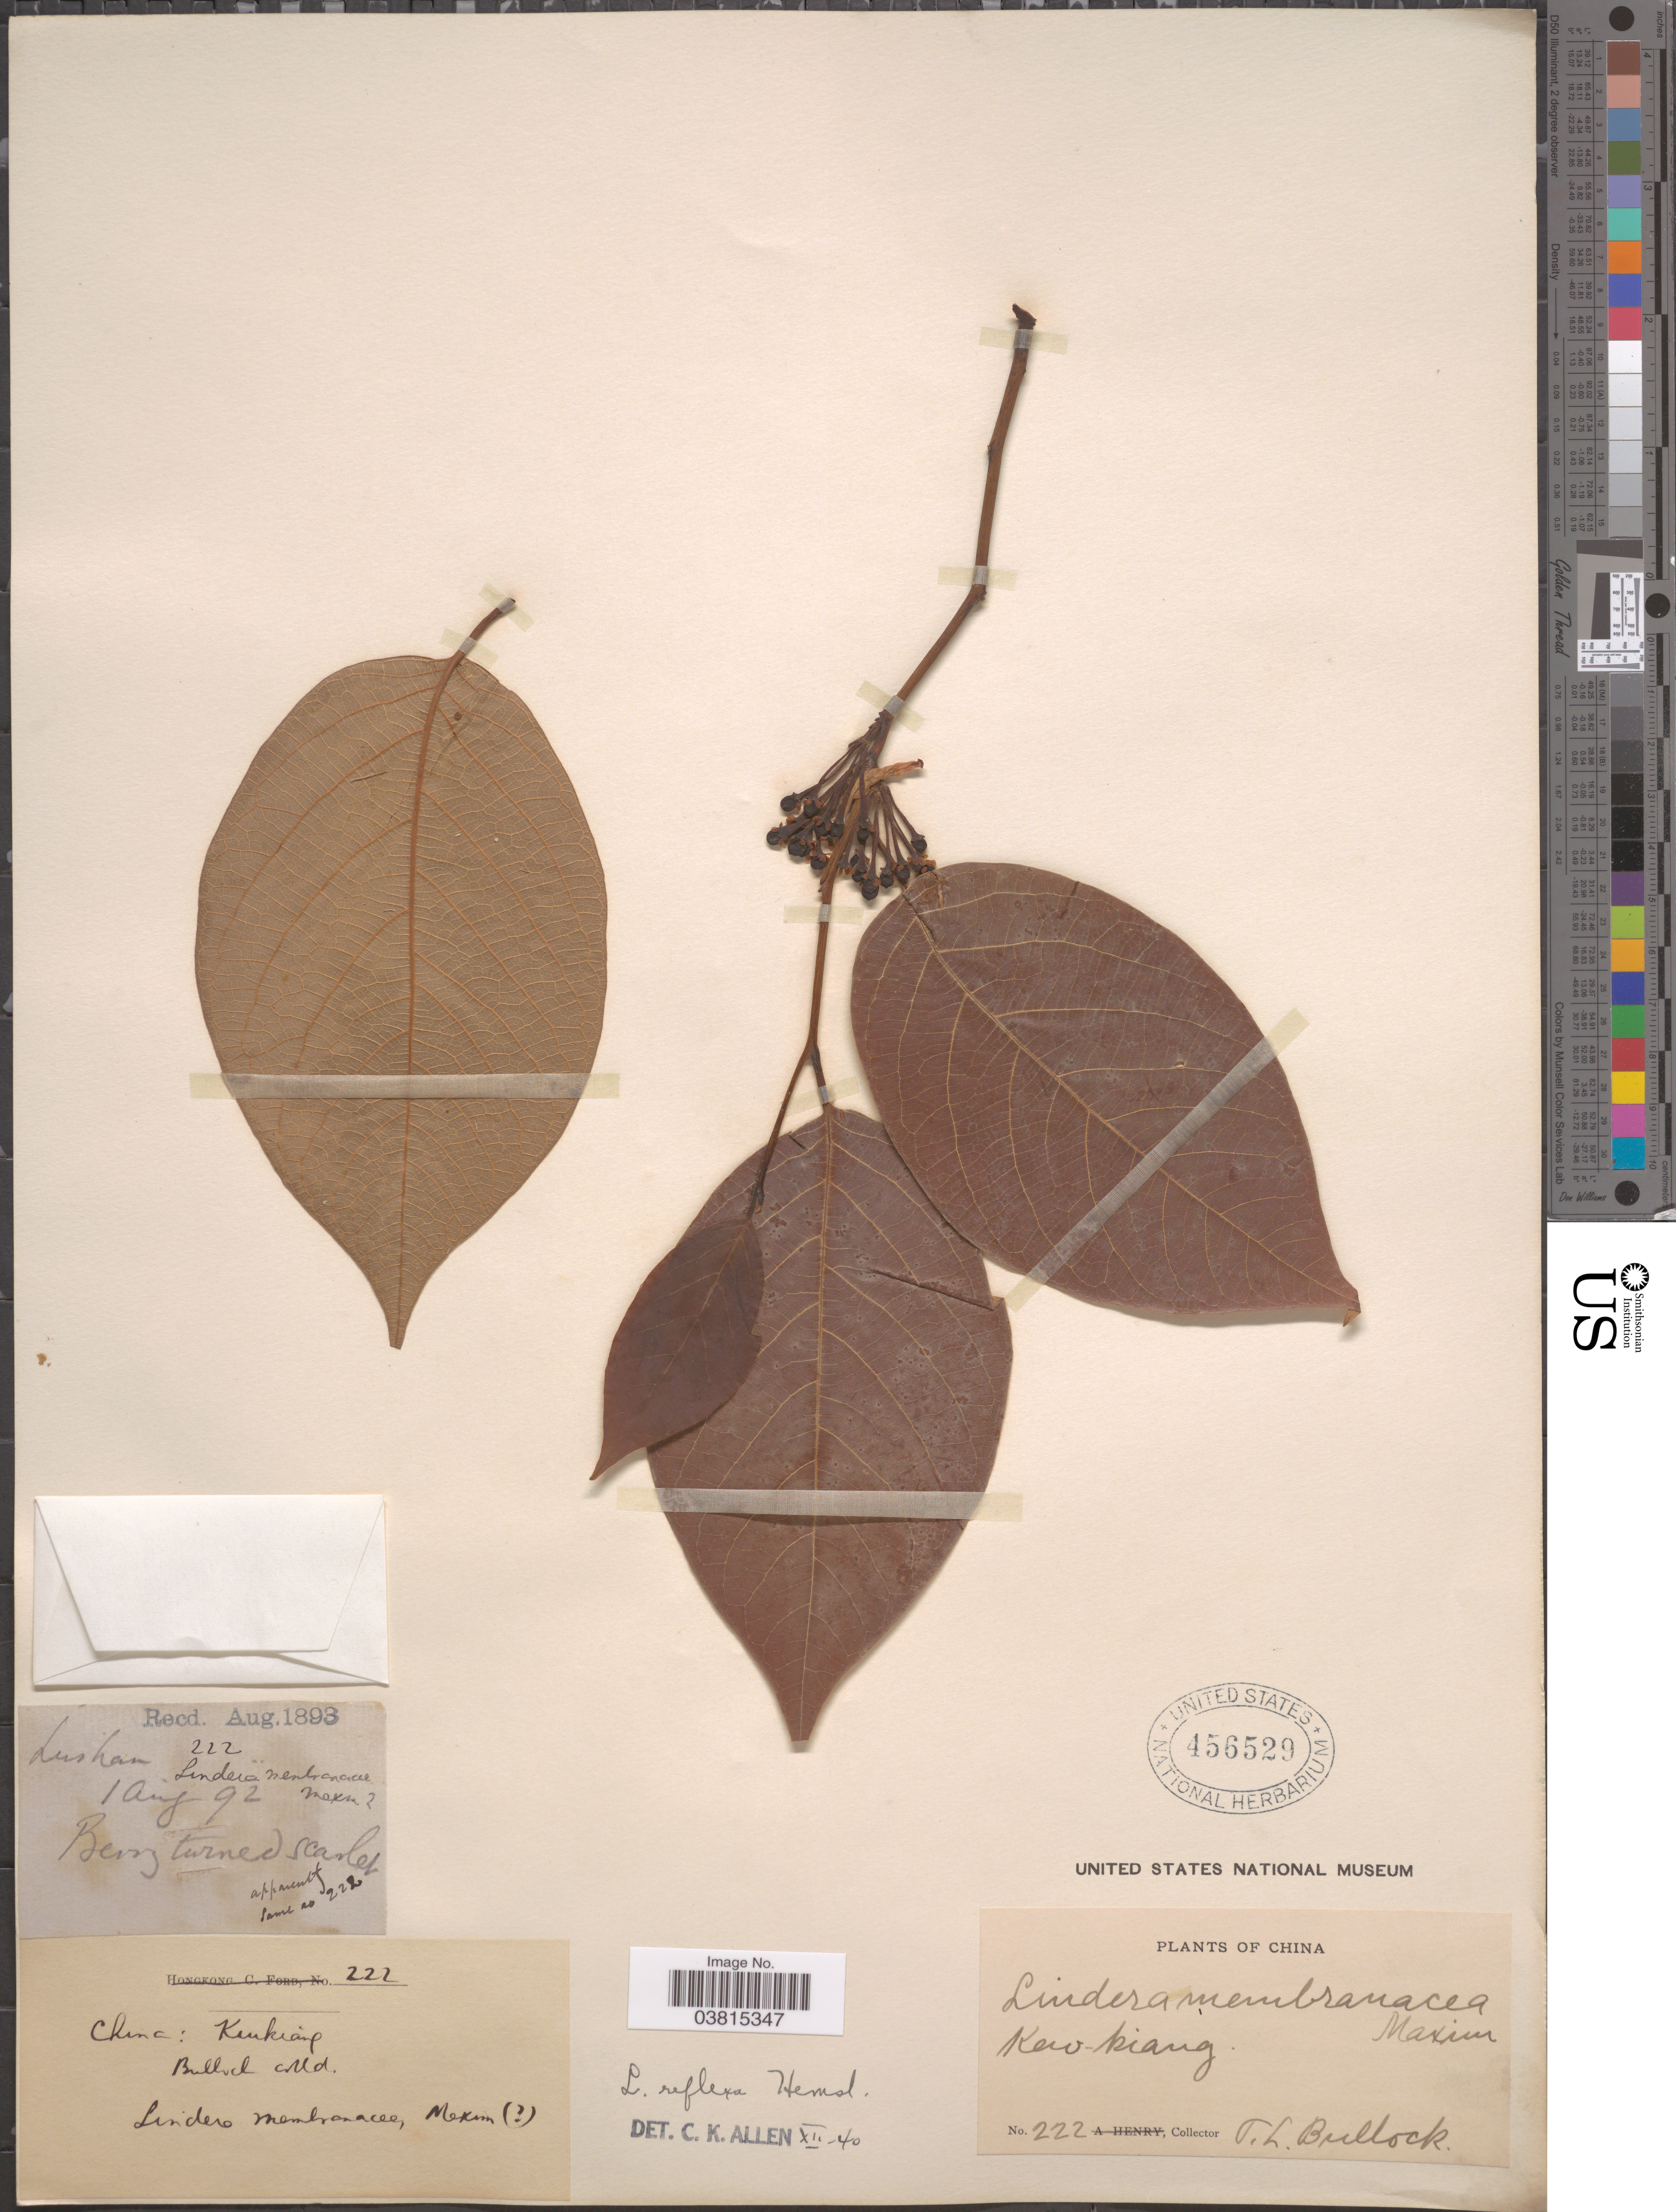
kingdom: Plantae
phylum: Tracheophyta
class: Magnoliopsida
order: Laurales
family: Lauraceae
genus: Lindera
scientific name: Lindera reflexa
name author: Hemsl.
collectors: T. L. Bullock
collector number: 222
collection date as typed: Transcribed d/m/y: 1/8/92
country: China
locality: Lushan. Kew-kiang.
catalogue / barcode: US 456529